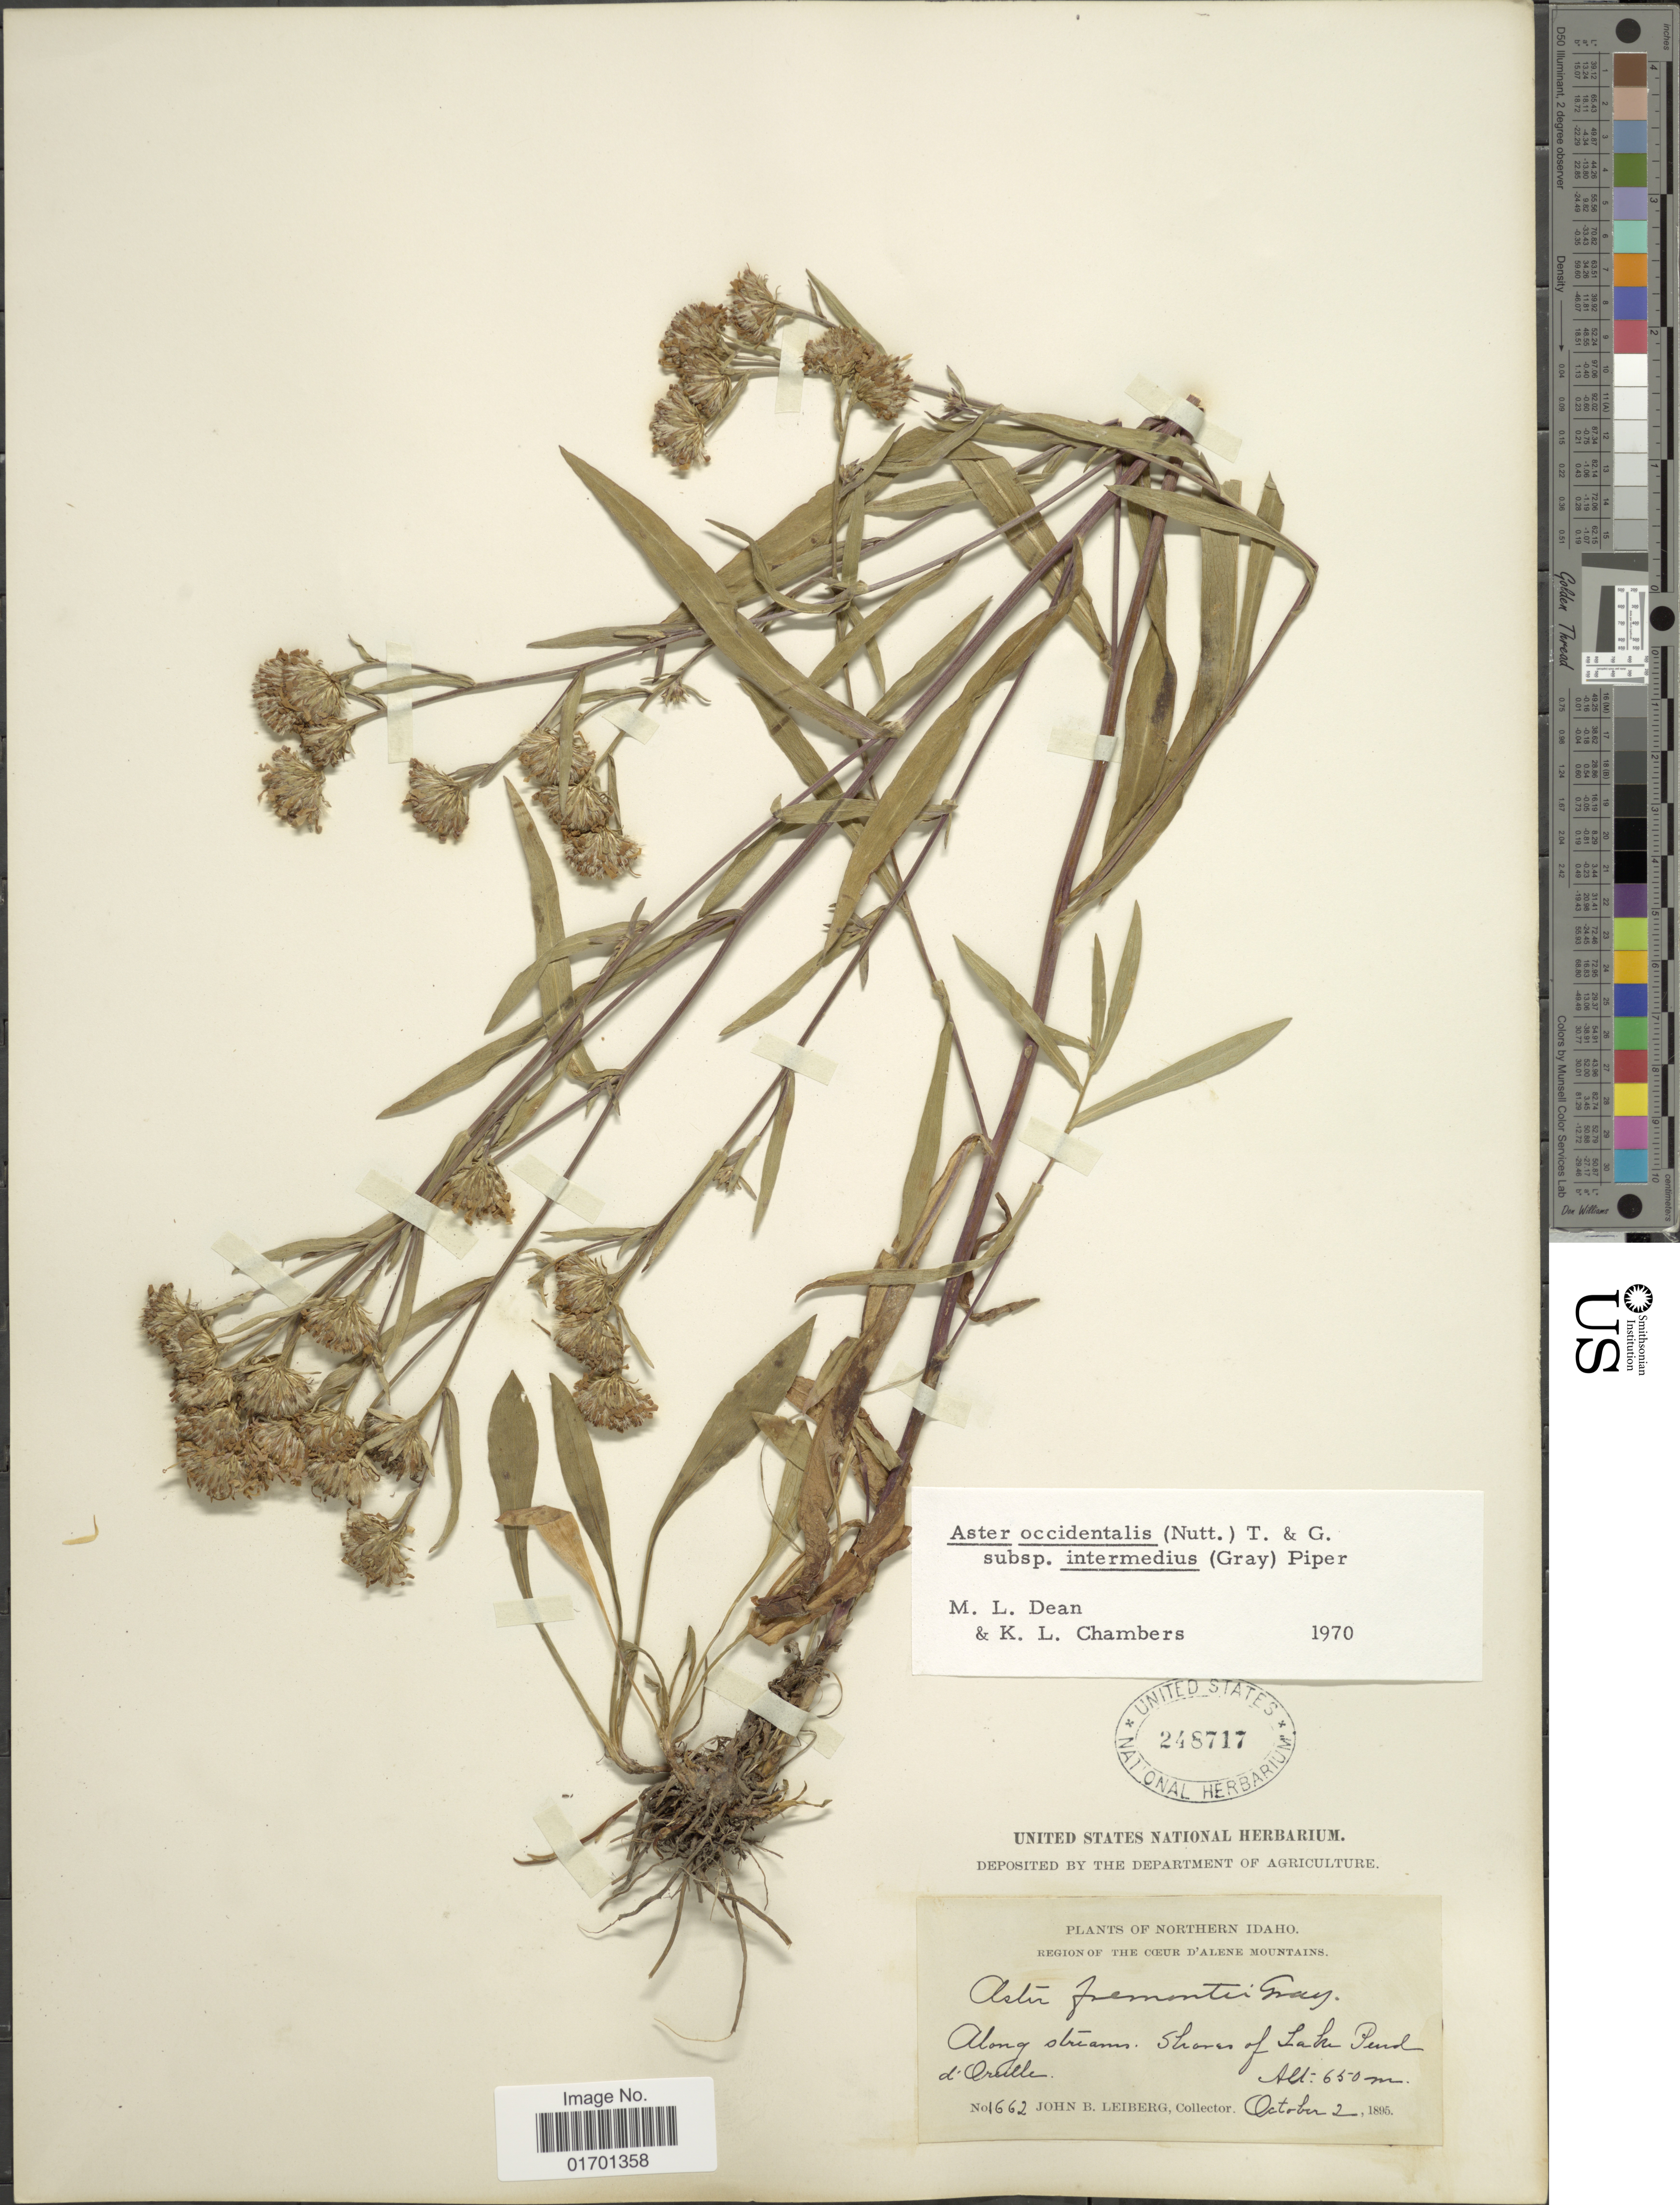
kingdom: Plantae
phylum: Tracheophyta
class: Magnoliopsida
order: Asterales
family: Asteraceae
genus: Symphyotrichum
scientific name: Symphyotrichum spathulatum var. intermedium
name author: (A. Gray) G.L. Nesom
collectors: J. B. Leiberg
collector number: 1662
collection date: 1895-10-02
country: United States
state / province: Idaho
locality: Northern Idaho, Along stream, Shores of Lake Pend d' Oreille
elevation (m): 650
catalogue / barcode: US 248717